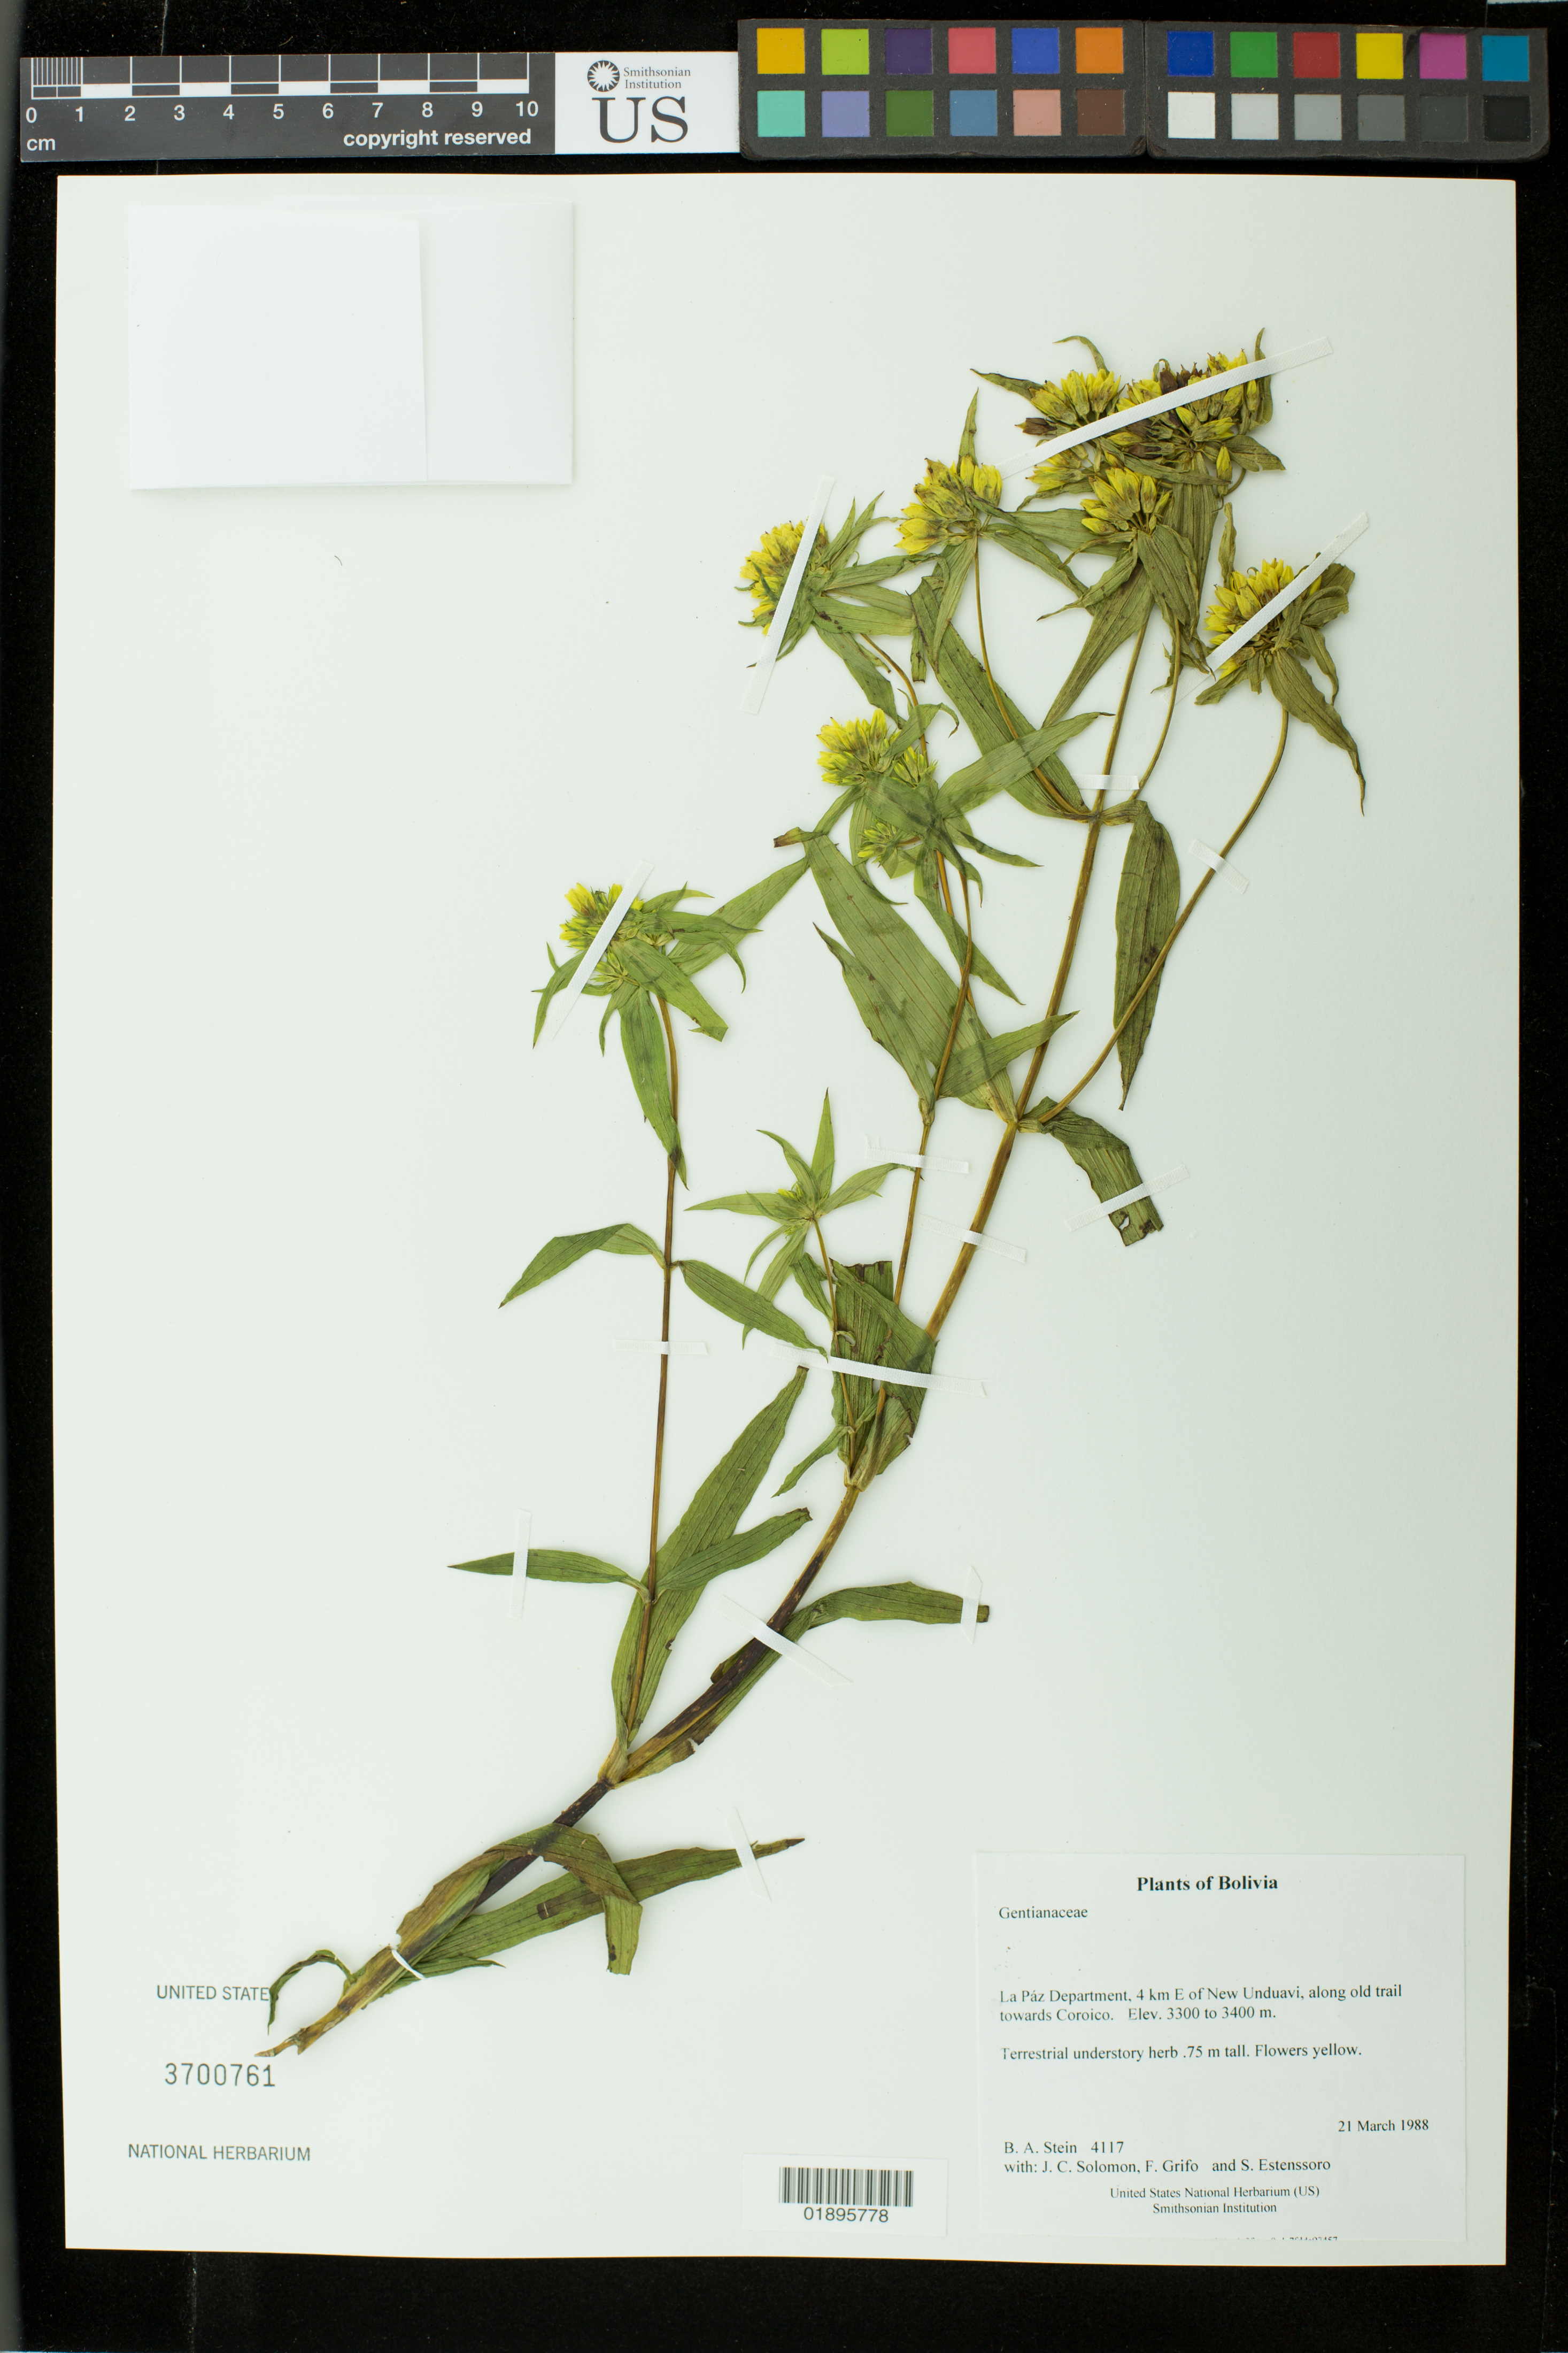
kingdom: Plantae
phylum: Tracheophyta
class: Magnoliopsida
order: Gentianales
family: Gentianaceae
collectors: B. A. Stein, J. C. Solomon, F. Grifo & S. Estenssoro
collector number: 4117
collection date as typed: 21 March 1988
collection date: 1988-03-21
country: Bolivia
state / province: La Páz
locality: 4 km E of New Unduavi, along old trail towards Coroico.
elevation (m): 3300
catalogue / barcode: US 3700761